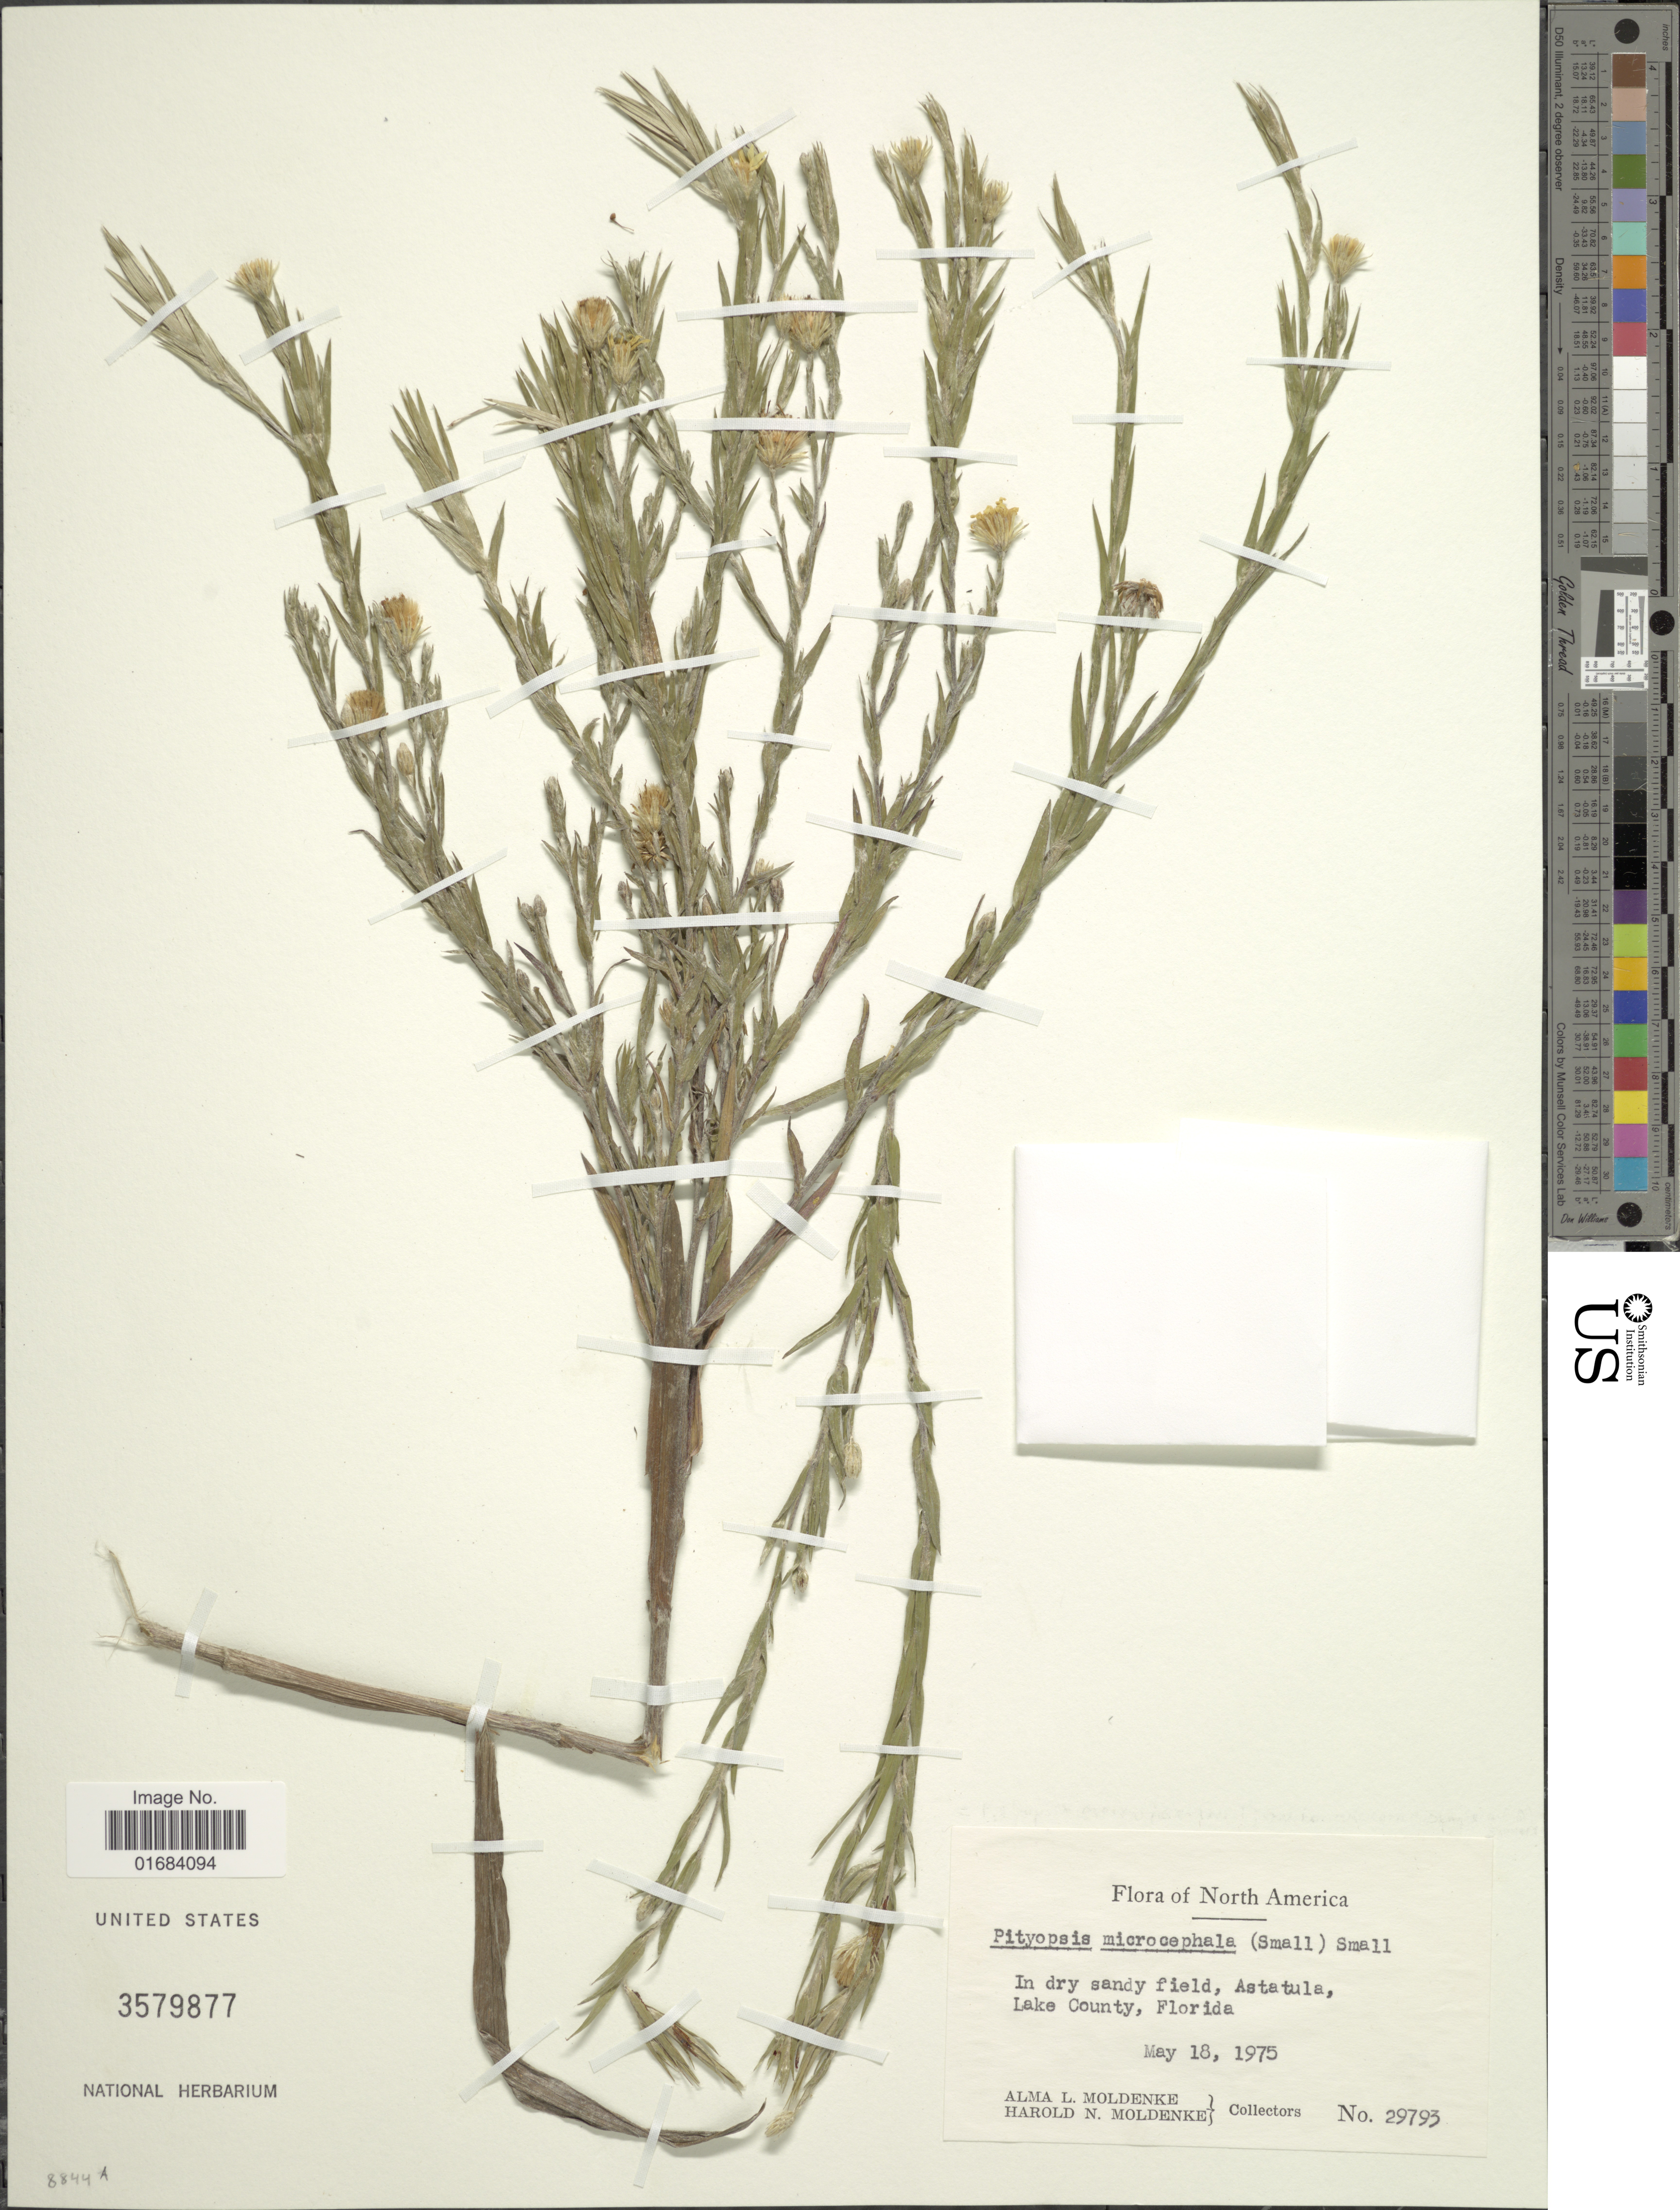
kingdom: Plantae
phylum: Tracheophyta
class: Magnoliopsida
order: Asterales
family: Asteraceae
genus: Pityopsis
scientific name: Pityopsis microcephala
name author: Small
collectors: A. L. Moldenke & H. N. Moldenke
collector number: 29793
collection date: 1975-05-18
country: United States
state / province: Florida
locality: North America, In dry sandy field, Astatula, Lake County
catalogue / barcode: US 3579877